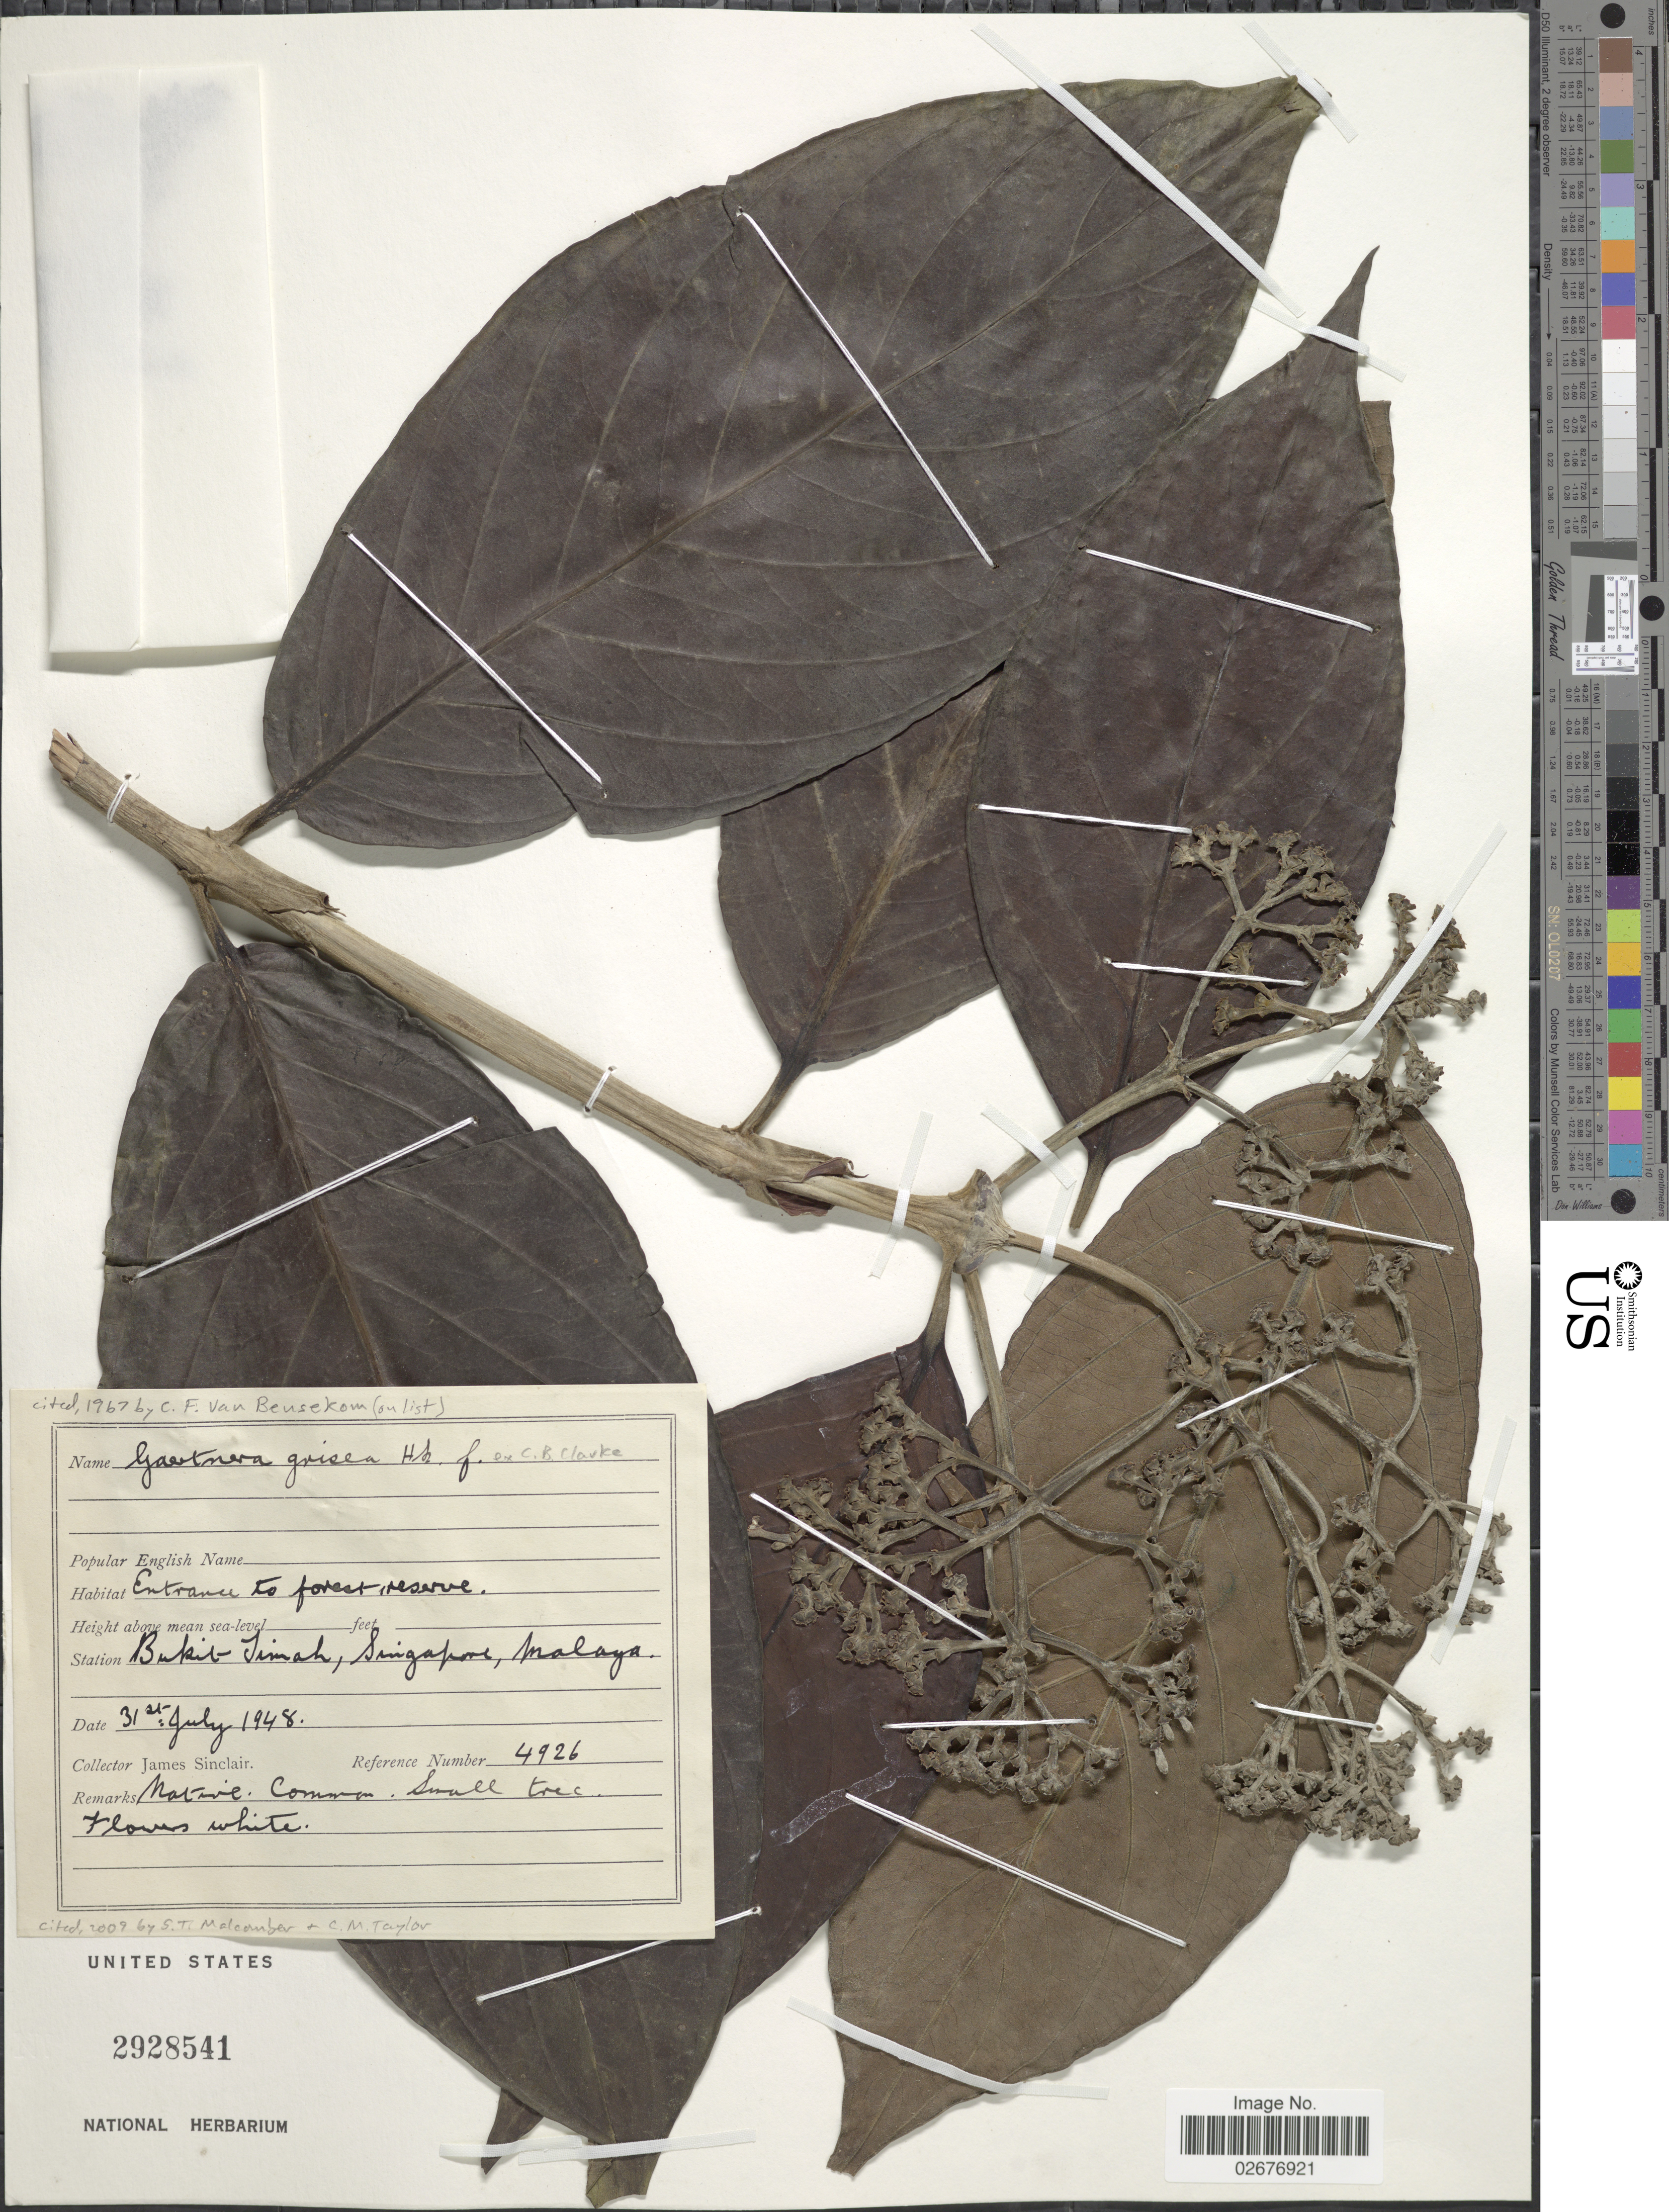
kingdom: Plantae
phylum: Tracheophyta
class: Magnoliopsida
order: Gentianales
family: Rubiaceae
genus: Gaertnera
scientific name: Gaertnera grisea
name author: Hook. f. ex C.B. Clarke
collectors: J. Sinclair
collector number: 4926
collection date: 1948-07-31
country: Singapore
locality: Bakit Timah, Malaya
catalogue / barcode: US 2928541